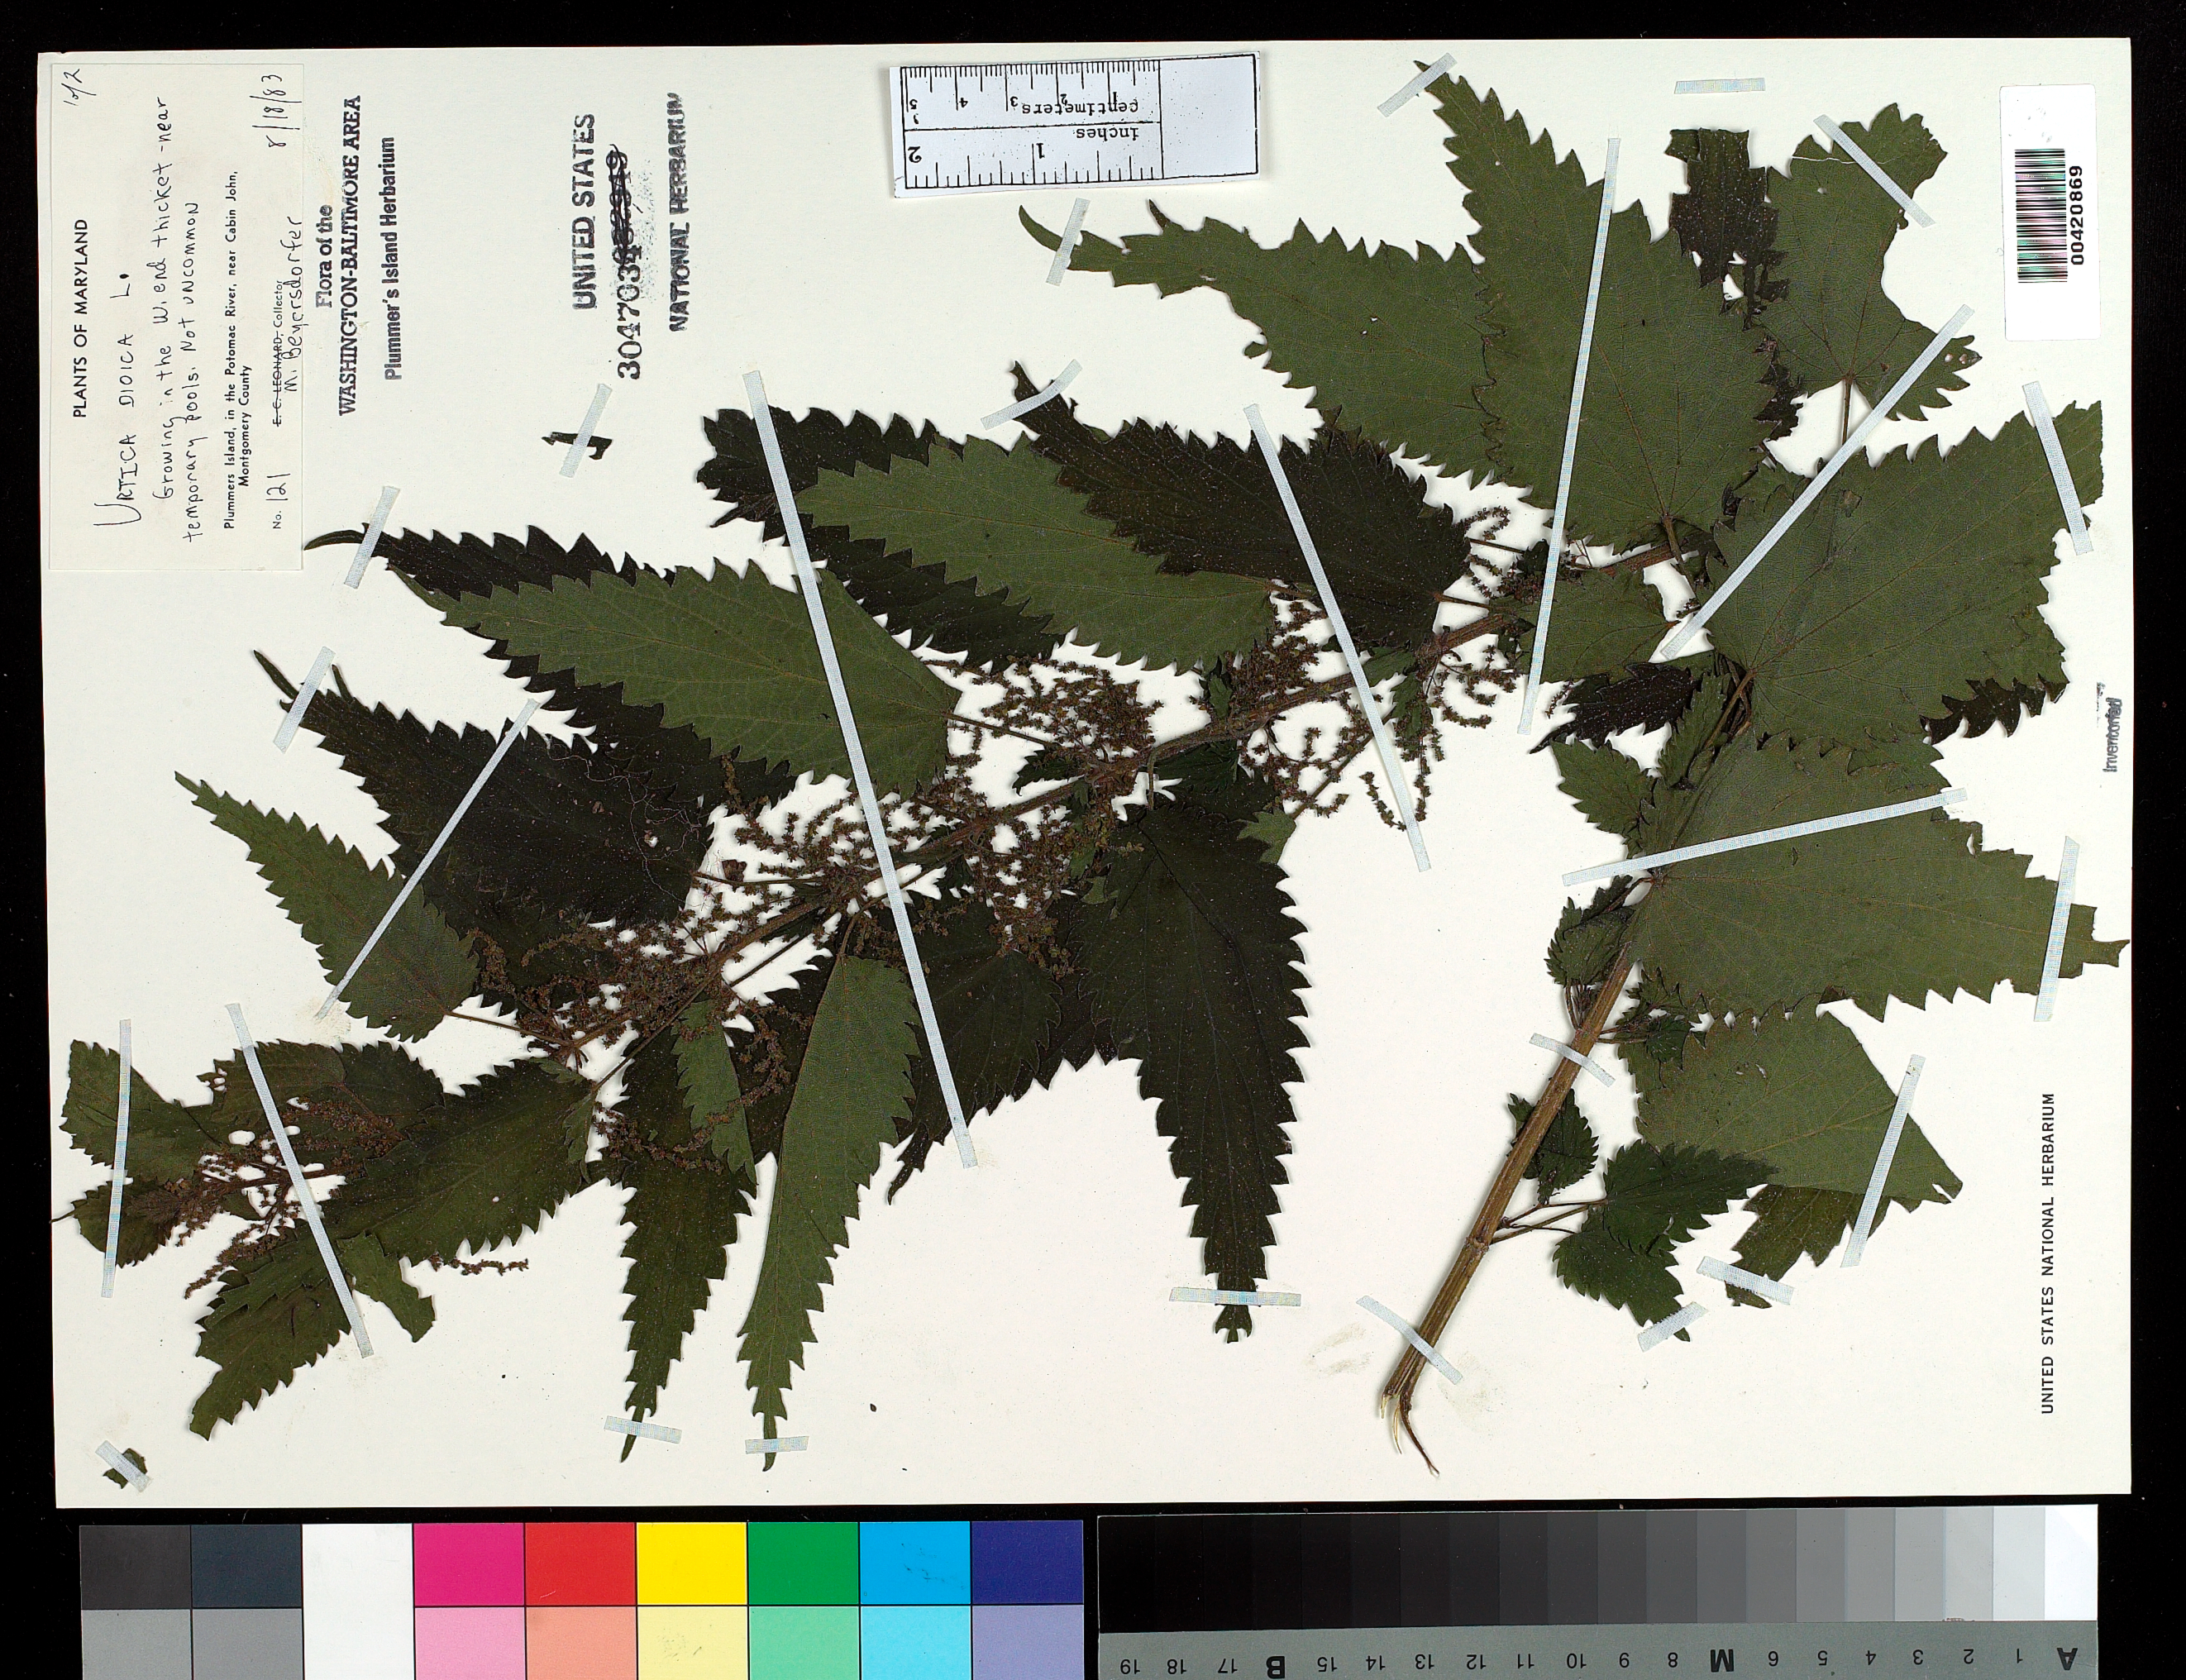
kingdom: Plantae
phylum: Tracheophyta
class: Magnoliopsida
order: Rosales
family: Urticaceae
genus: Urtica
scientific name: Urtica dioica subsp. gracilis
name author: L.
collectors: M. Beyersdorfer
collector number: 121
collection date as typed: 18 Aug 1983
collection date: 1983-08-18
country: United States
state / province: Maryland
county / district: Montgomery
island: Plummers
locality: Plummer's Island; west end thicket, near Temporary Pools C. & O. Canal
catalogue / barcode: US 3047034